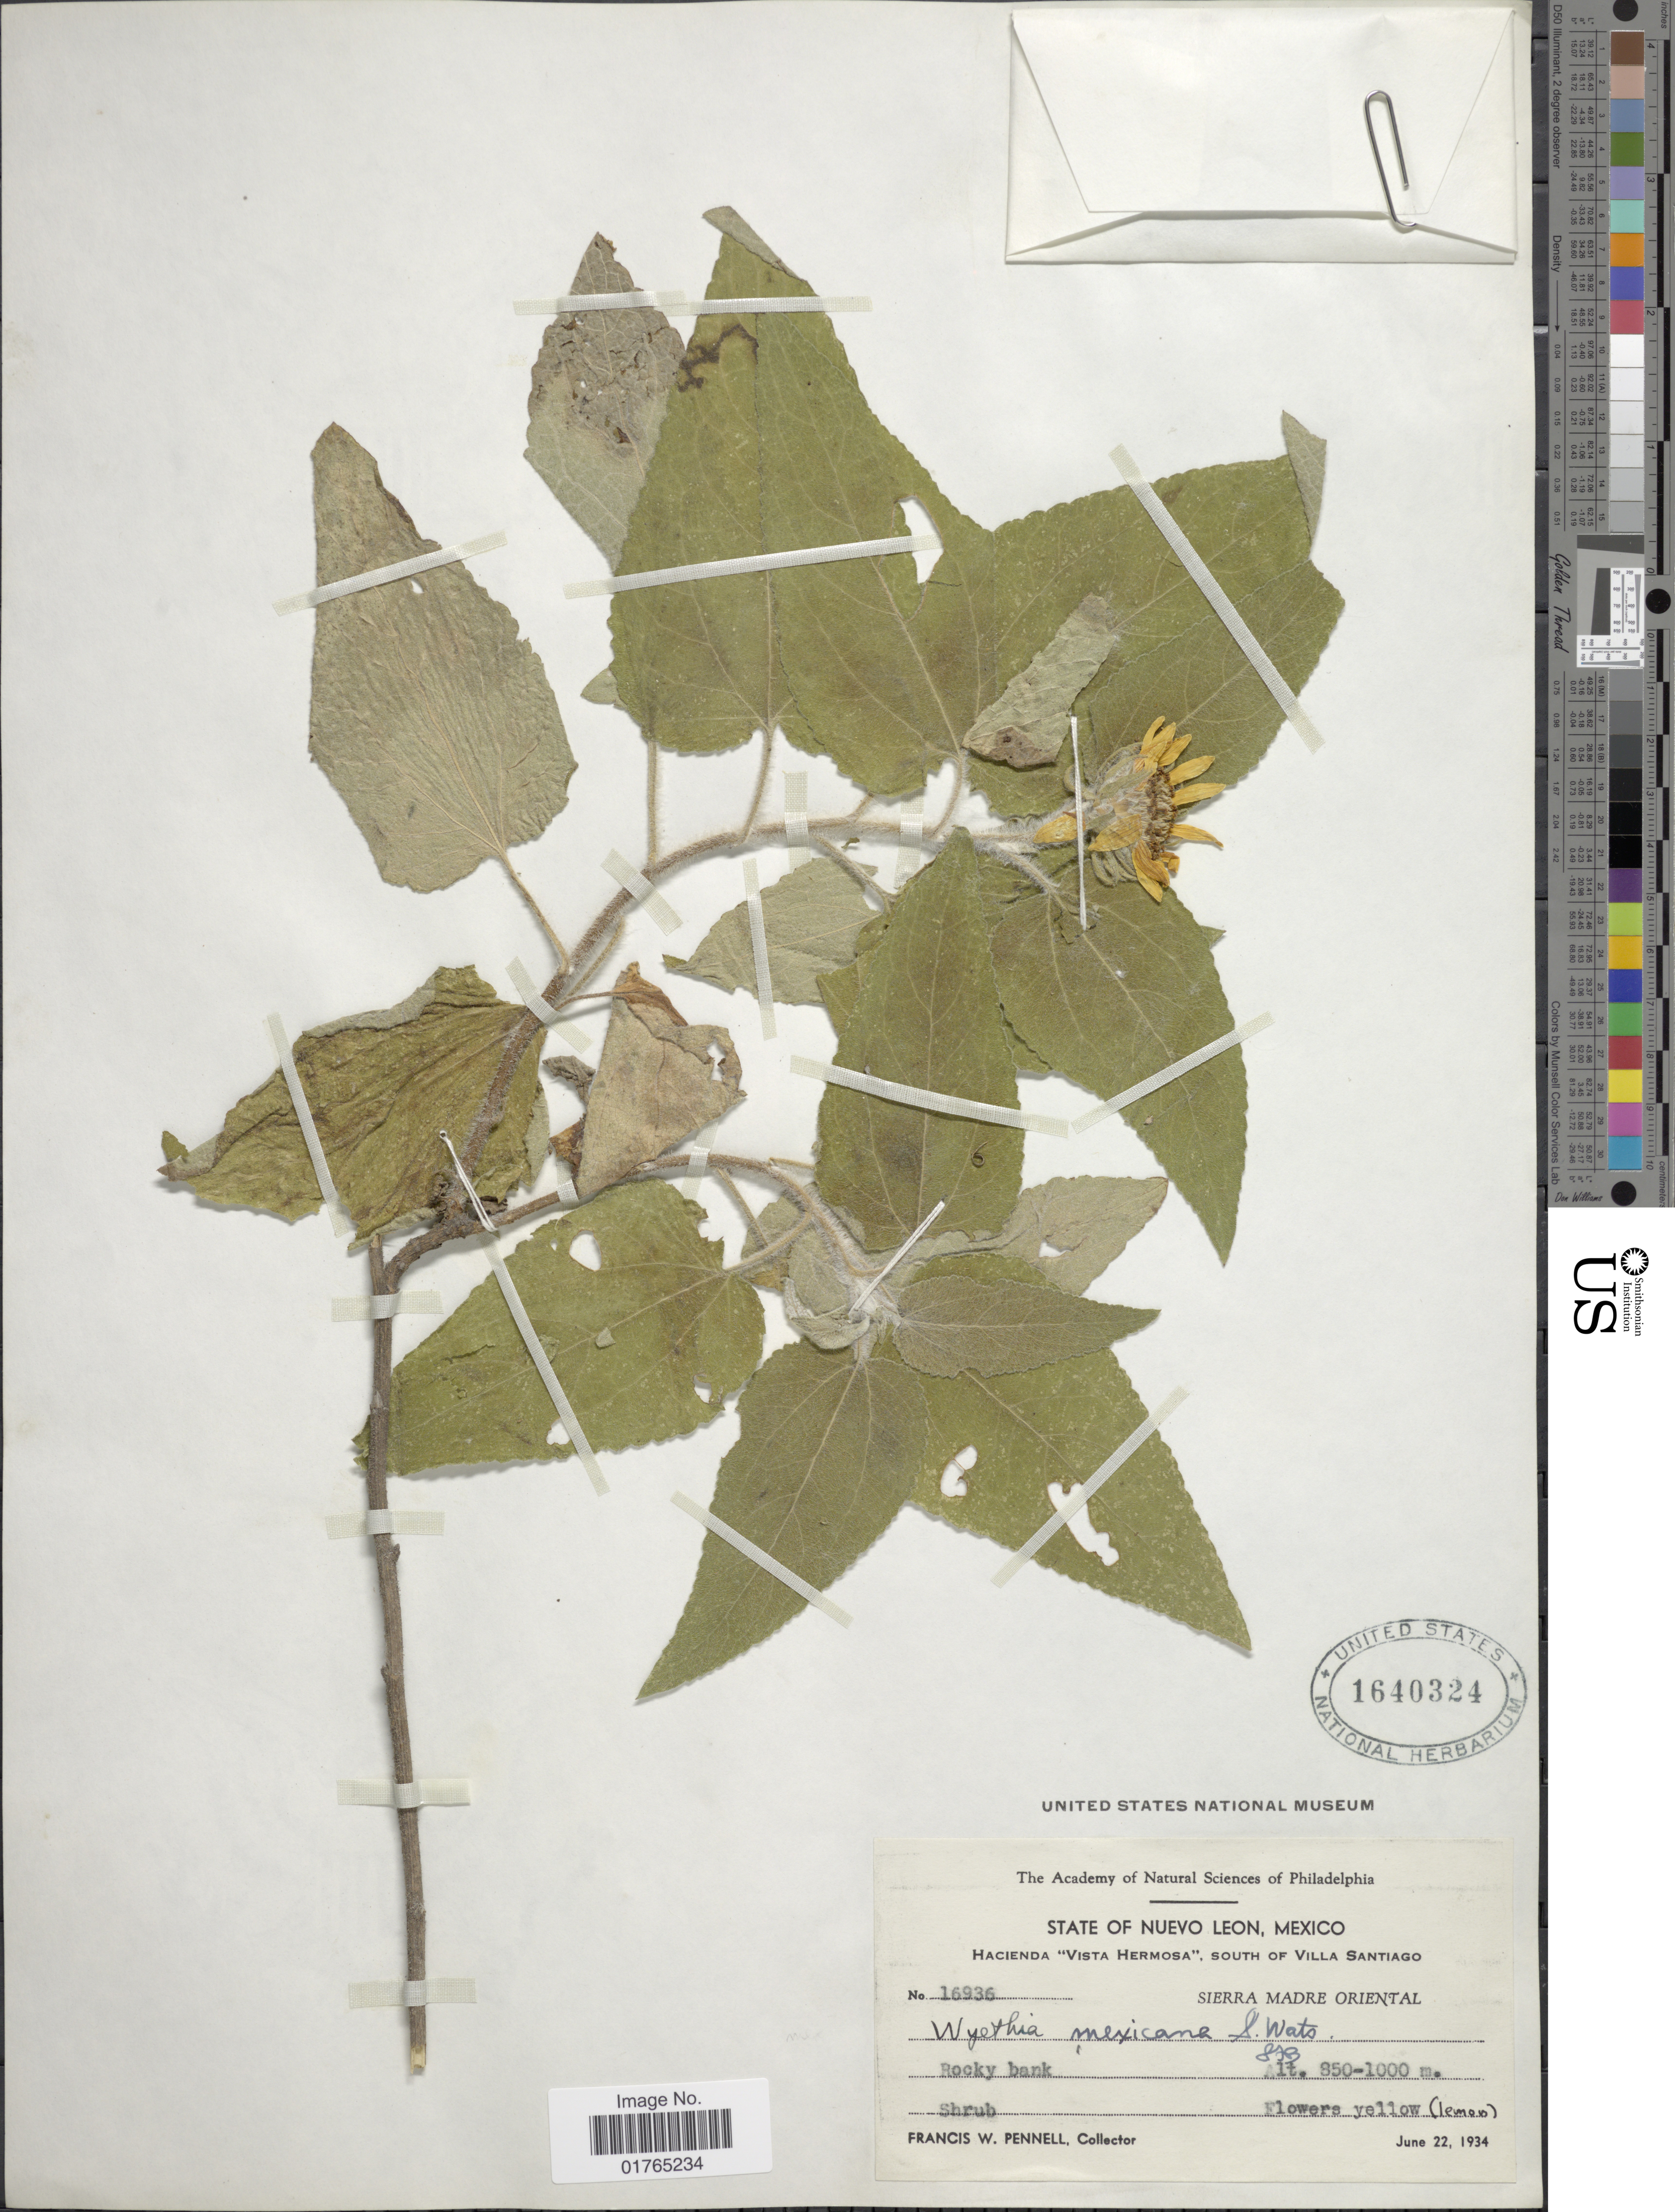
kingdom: Plantae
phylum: Tracheophyta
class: Magnoliopsida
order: Asterales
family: Asteraceae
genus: Wyethia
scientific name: Wyethia mexicana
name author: S. Watson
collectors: F. W. Pennell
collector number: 16936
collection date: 1934-06-22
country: Mexico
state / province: Nuevo León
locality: Hacienda "Vista Hermosa", south of Villa Santiago, Sierra Madre Oriental, rocky bank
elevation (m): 850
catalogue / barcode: US 1640324